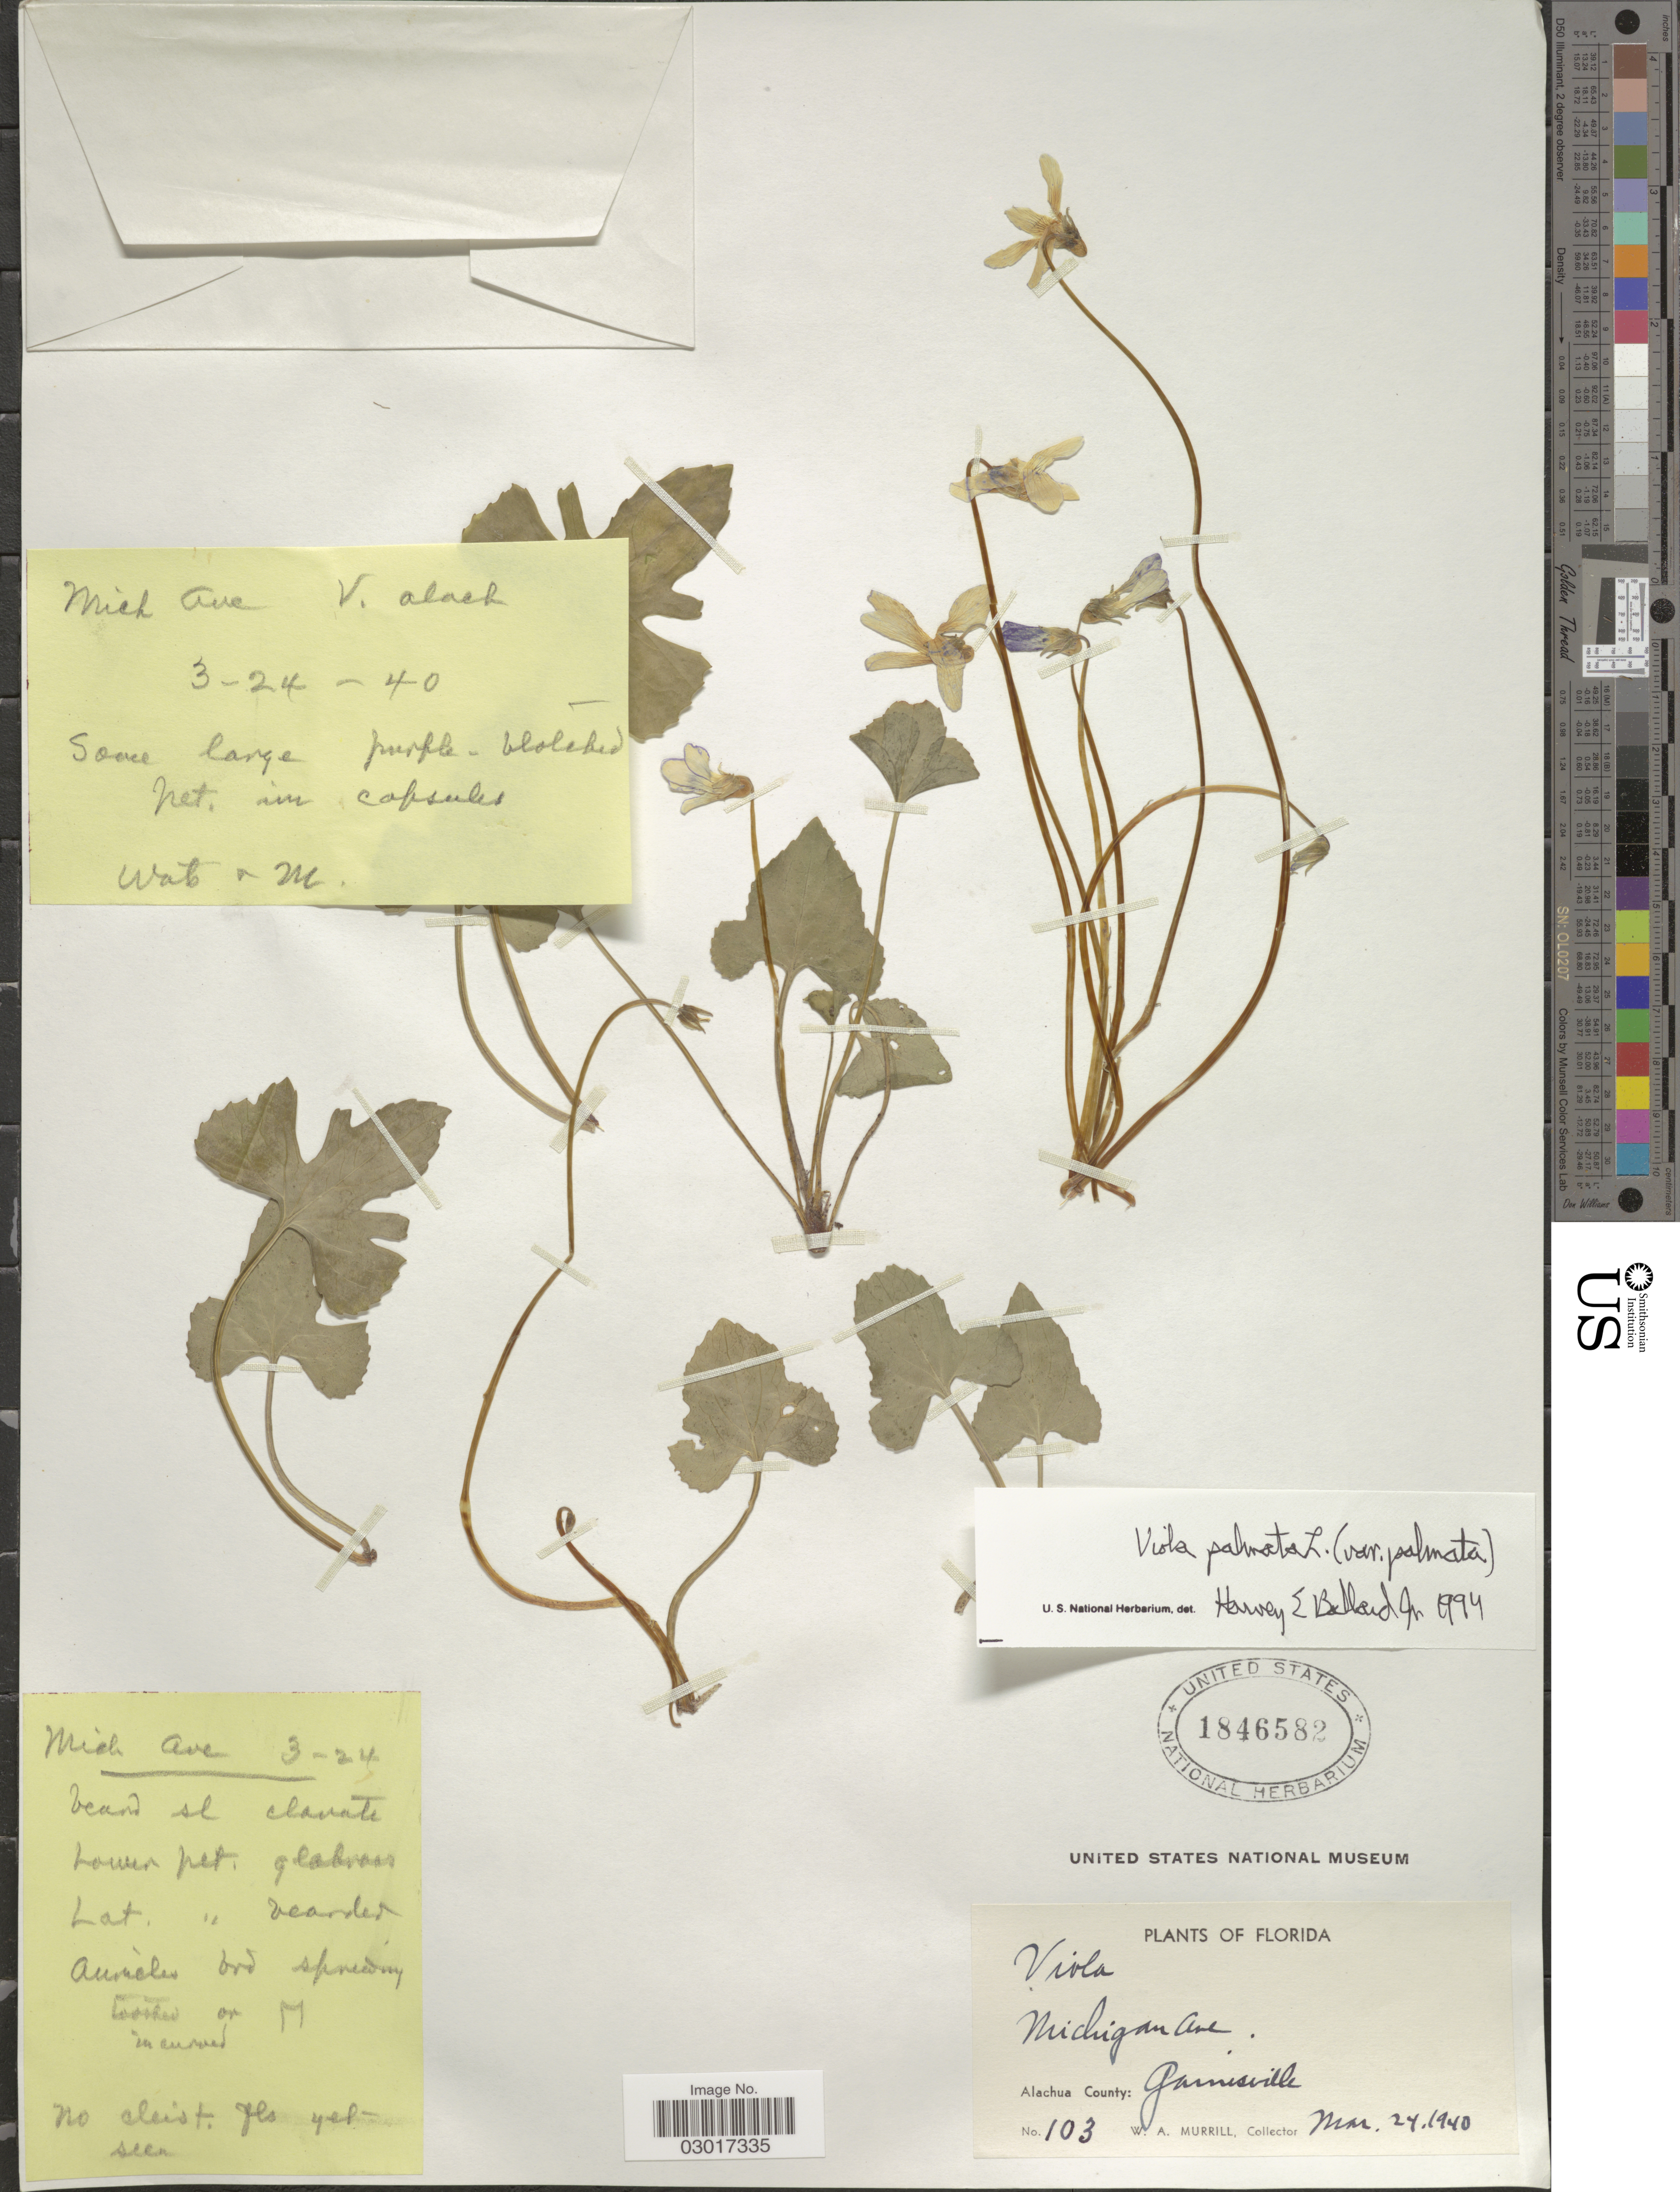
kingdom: Plantae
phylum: Tracheophyta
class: Magnoliopsida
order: Malpighiales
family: Violaceae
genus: Viola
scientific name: Viola triloba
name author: Schwein.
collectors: W. A. Murrill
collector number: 103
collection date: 1940-03-24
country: United States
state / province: Florida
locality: Alachua County: Gainesville.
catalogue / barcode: US 1846582